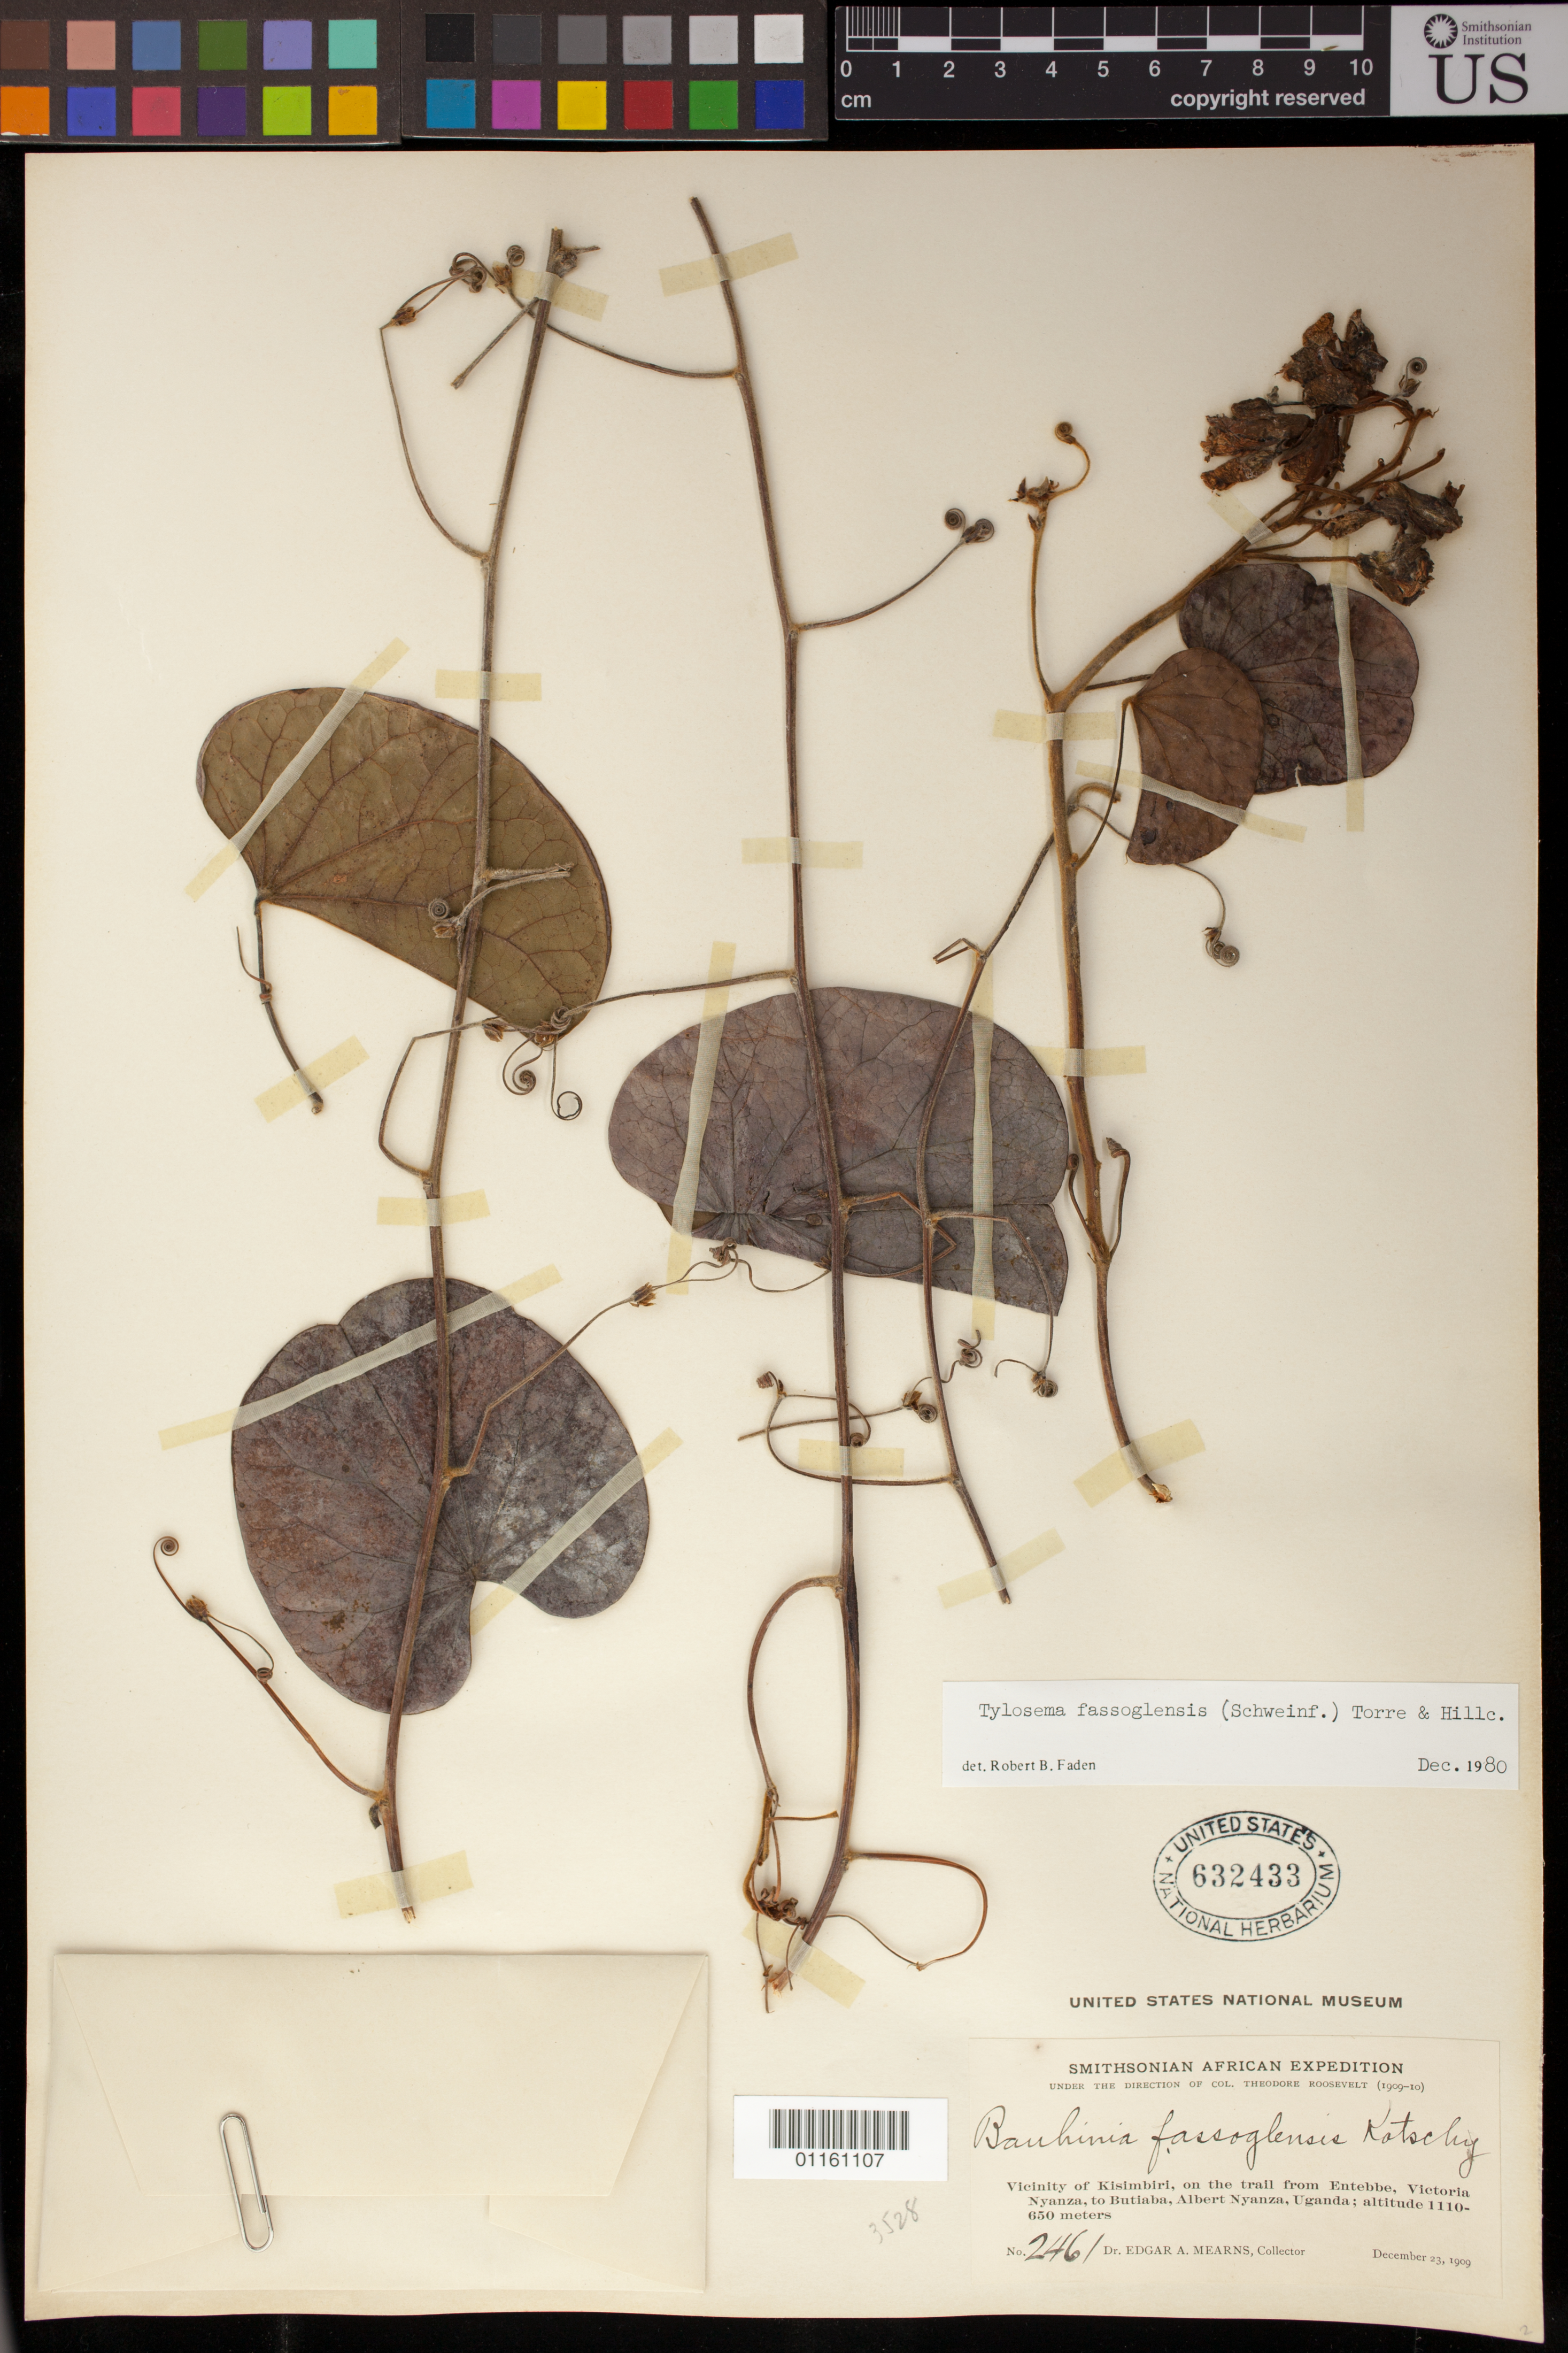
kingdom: Plantae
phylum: Tracheophyta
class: Magnoliopsida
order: Fabales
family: Fabaceae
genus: Tylosema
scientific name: Tylosema fassoglense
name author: (Kotschy ex Schweinf.) Torre & Hillc.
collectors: E. A. Mearns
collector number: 2461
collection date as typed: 23 Dec 1909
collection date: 1909-12-23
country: Uganda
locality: Vicinity of Kisimbiri, on the trail from Entebbe, Victoria Nyanza, to Butiaba, Albert Nyanza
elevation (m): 1110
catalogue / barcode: US 632433